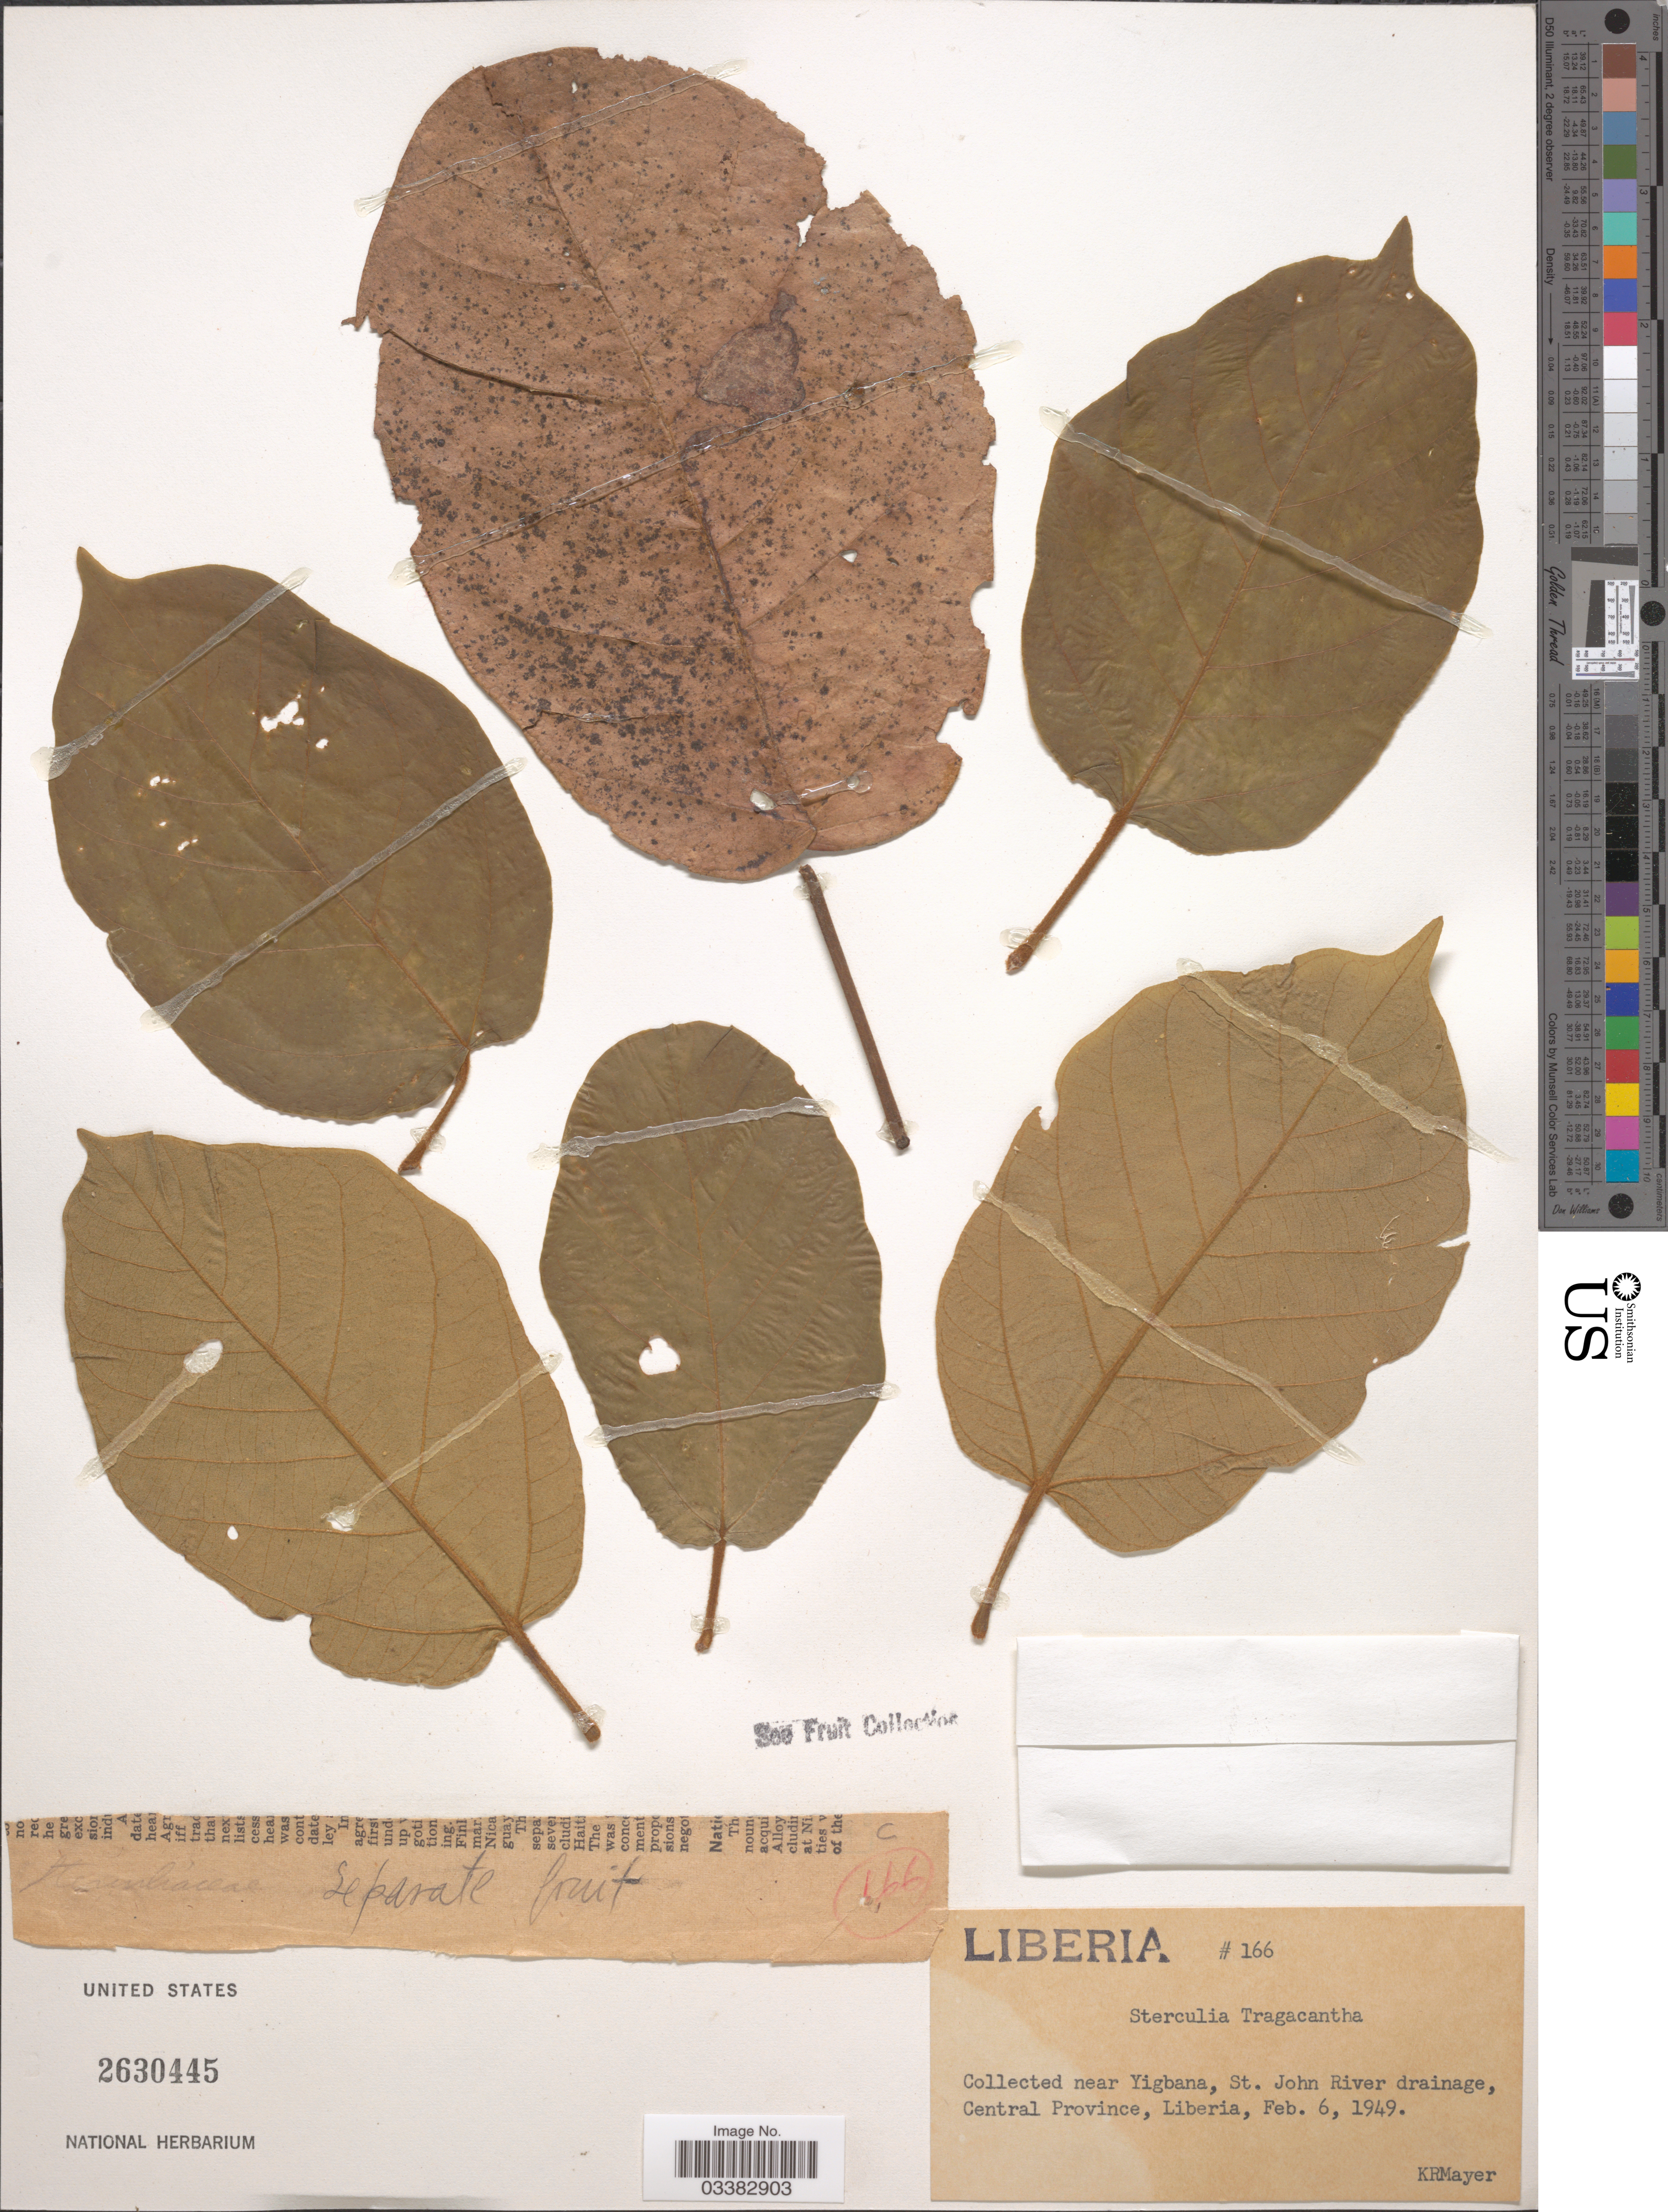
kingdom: Plantae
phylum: Tracheophyta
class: Magnoliopsida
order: Malvales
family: Malvaceae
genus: Sterculia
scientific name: Sterculia tragacantha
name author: Lindl.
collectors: K. R. Mayer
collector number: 166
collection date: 1949-02-06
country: Liberia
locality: Near Yigbana, St. John River drainage, Central Province.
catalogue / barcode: US 2630445